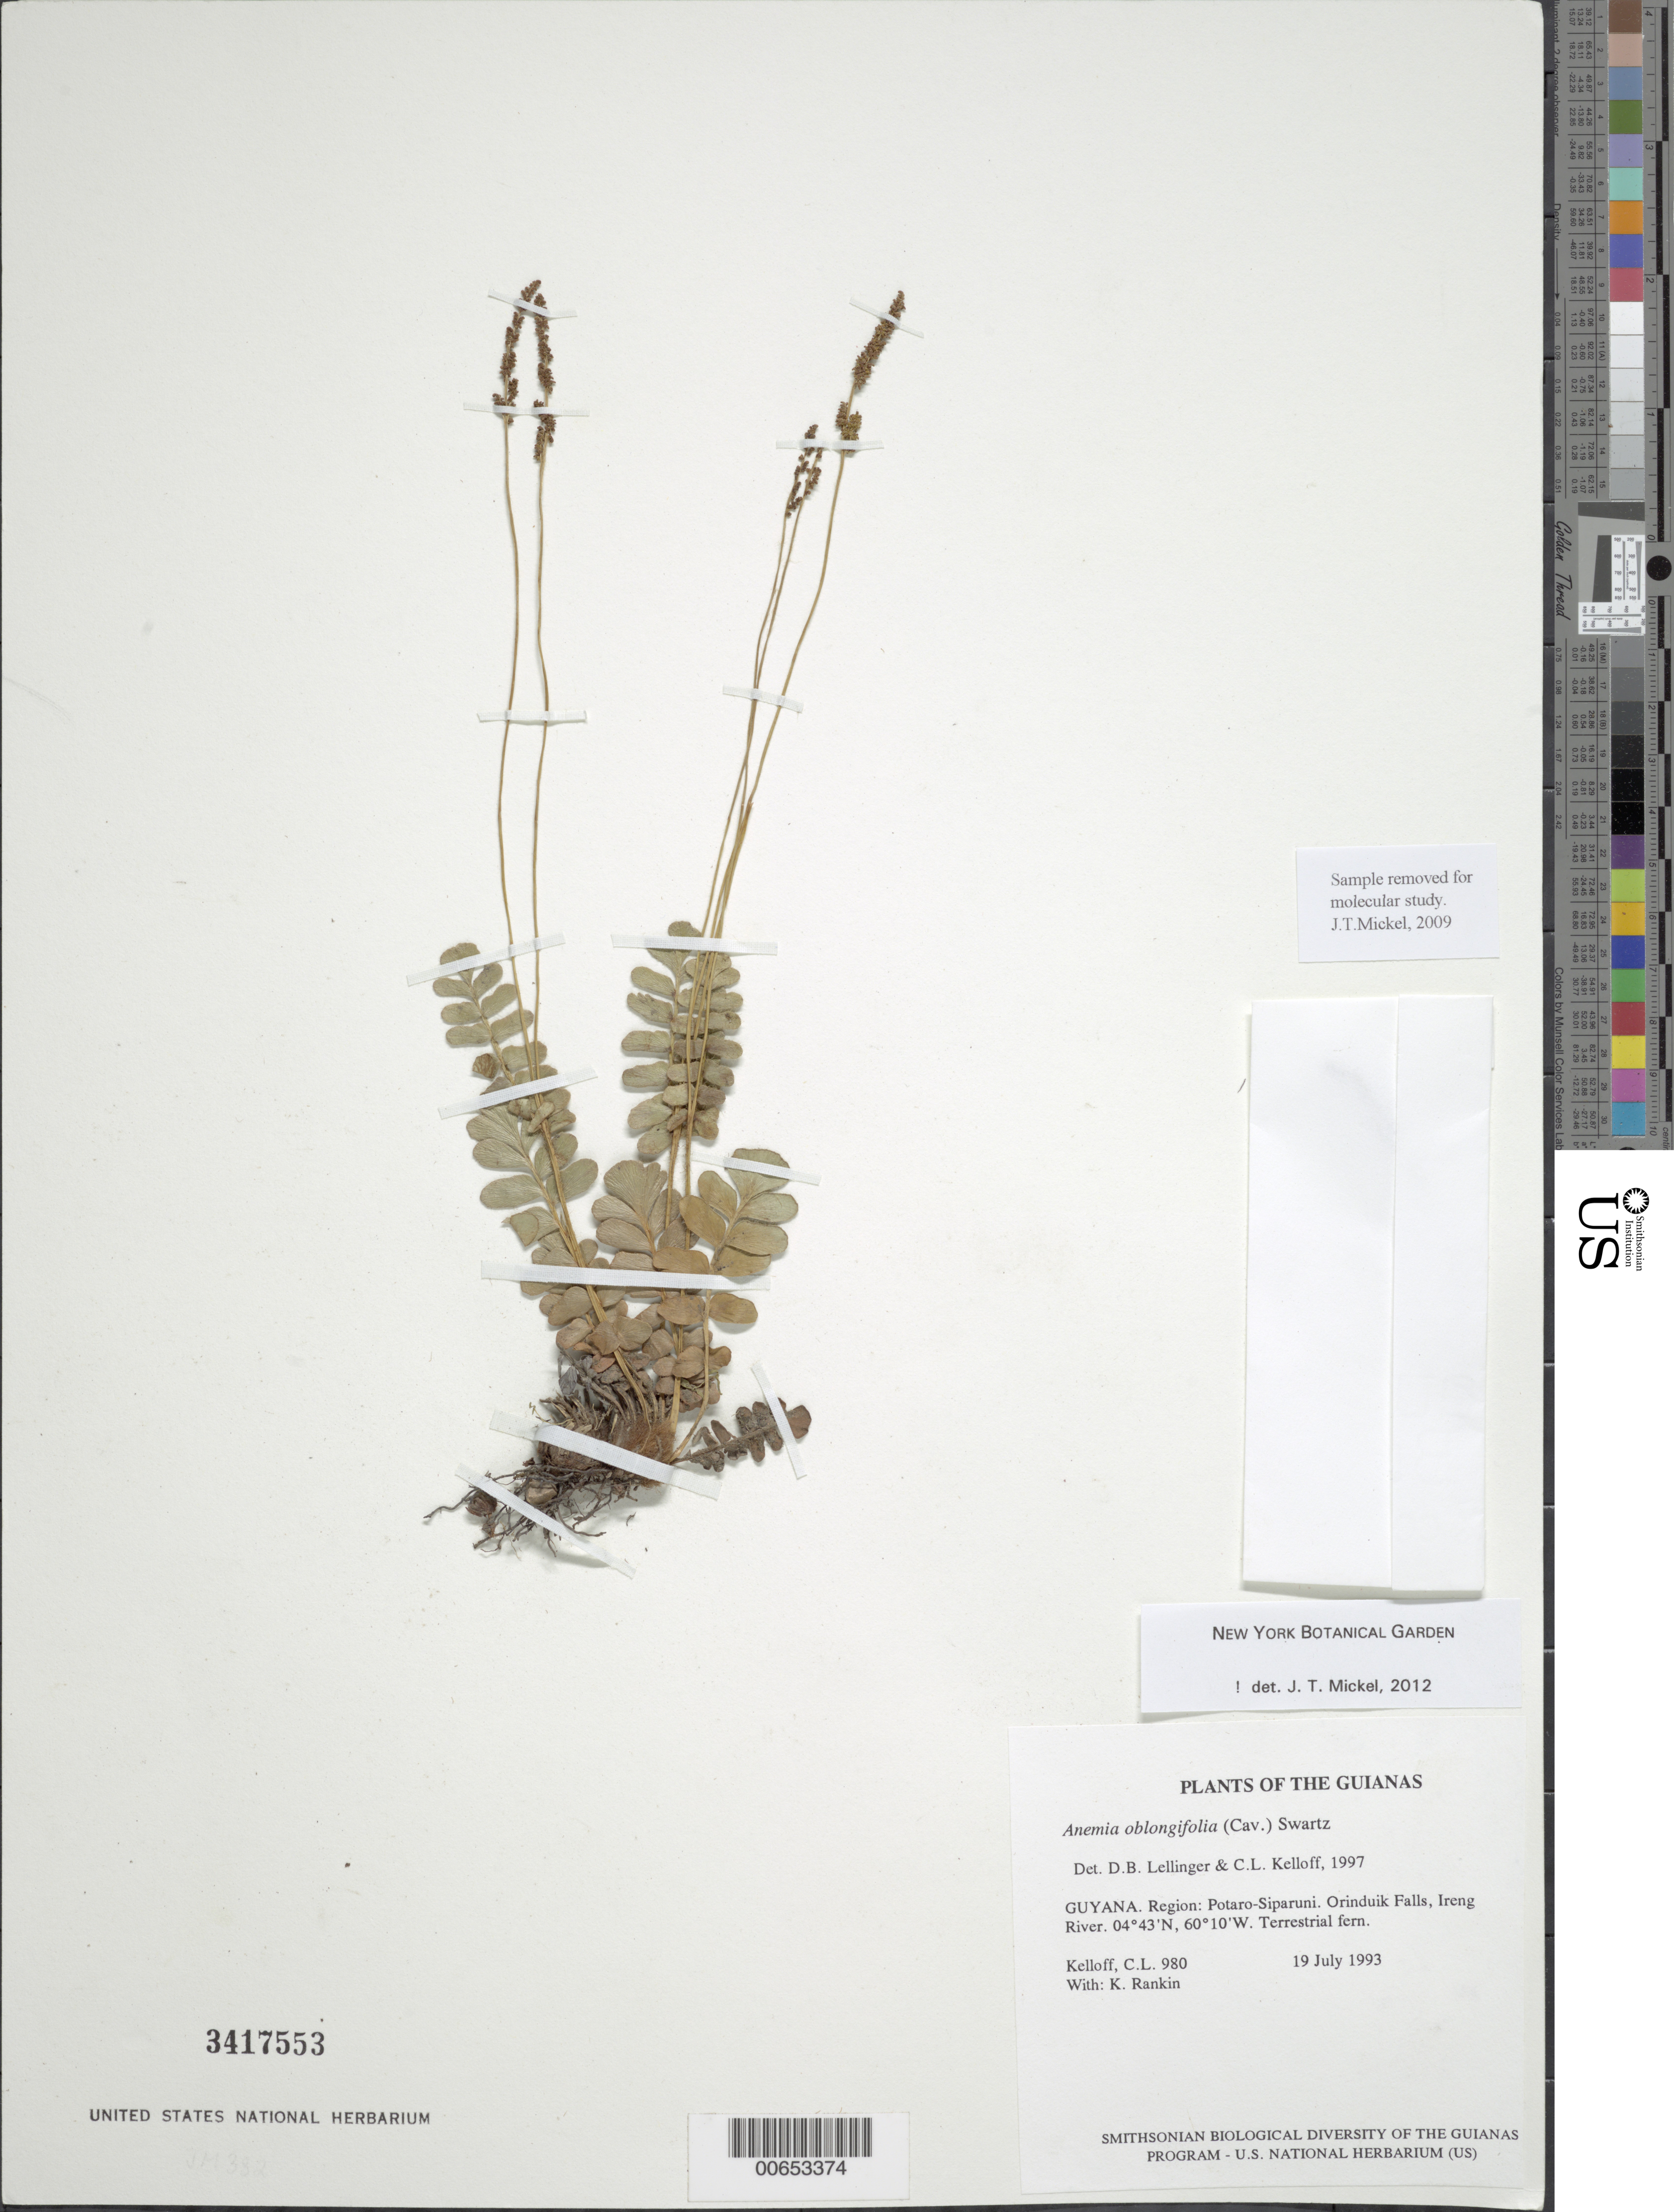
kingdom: Plantae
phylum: Tracheophyta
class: Polypodiopsida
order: Schizaeales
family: Anemiaceae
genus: Anemia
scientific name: Anemia oblongifolia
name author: (Cav.) Sw.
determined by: Kelloff, Carol L.; Lellinger, D. B.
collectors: C. L. Kelloff & K. Rankin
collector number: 980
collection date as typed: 19 July 1993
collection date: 1993-07-19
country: Guyana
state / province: Potaro-Siparuni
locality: Orinduik Falls, Ireng River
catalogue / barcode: US 3417553